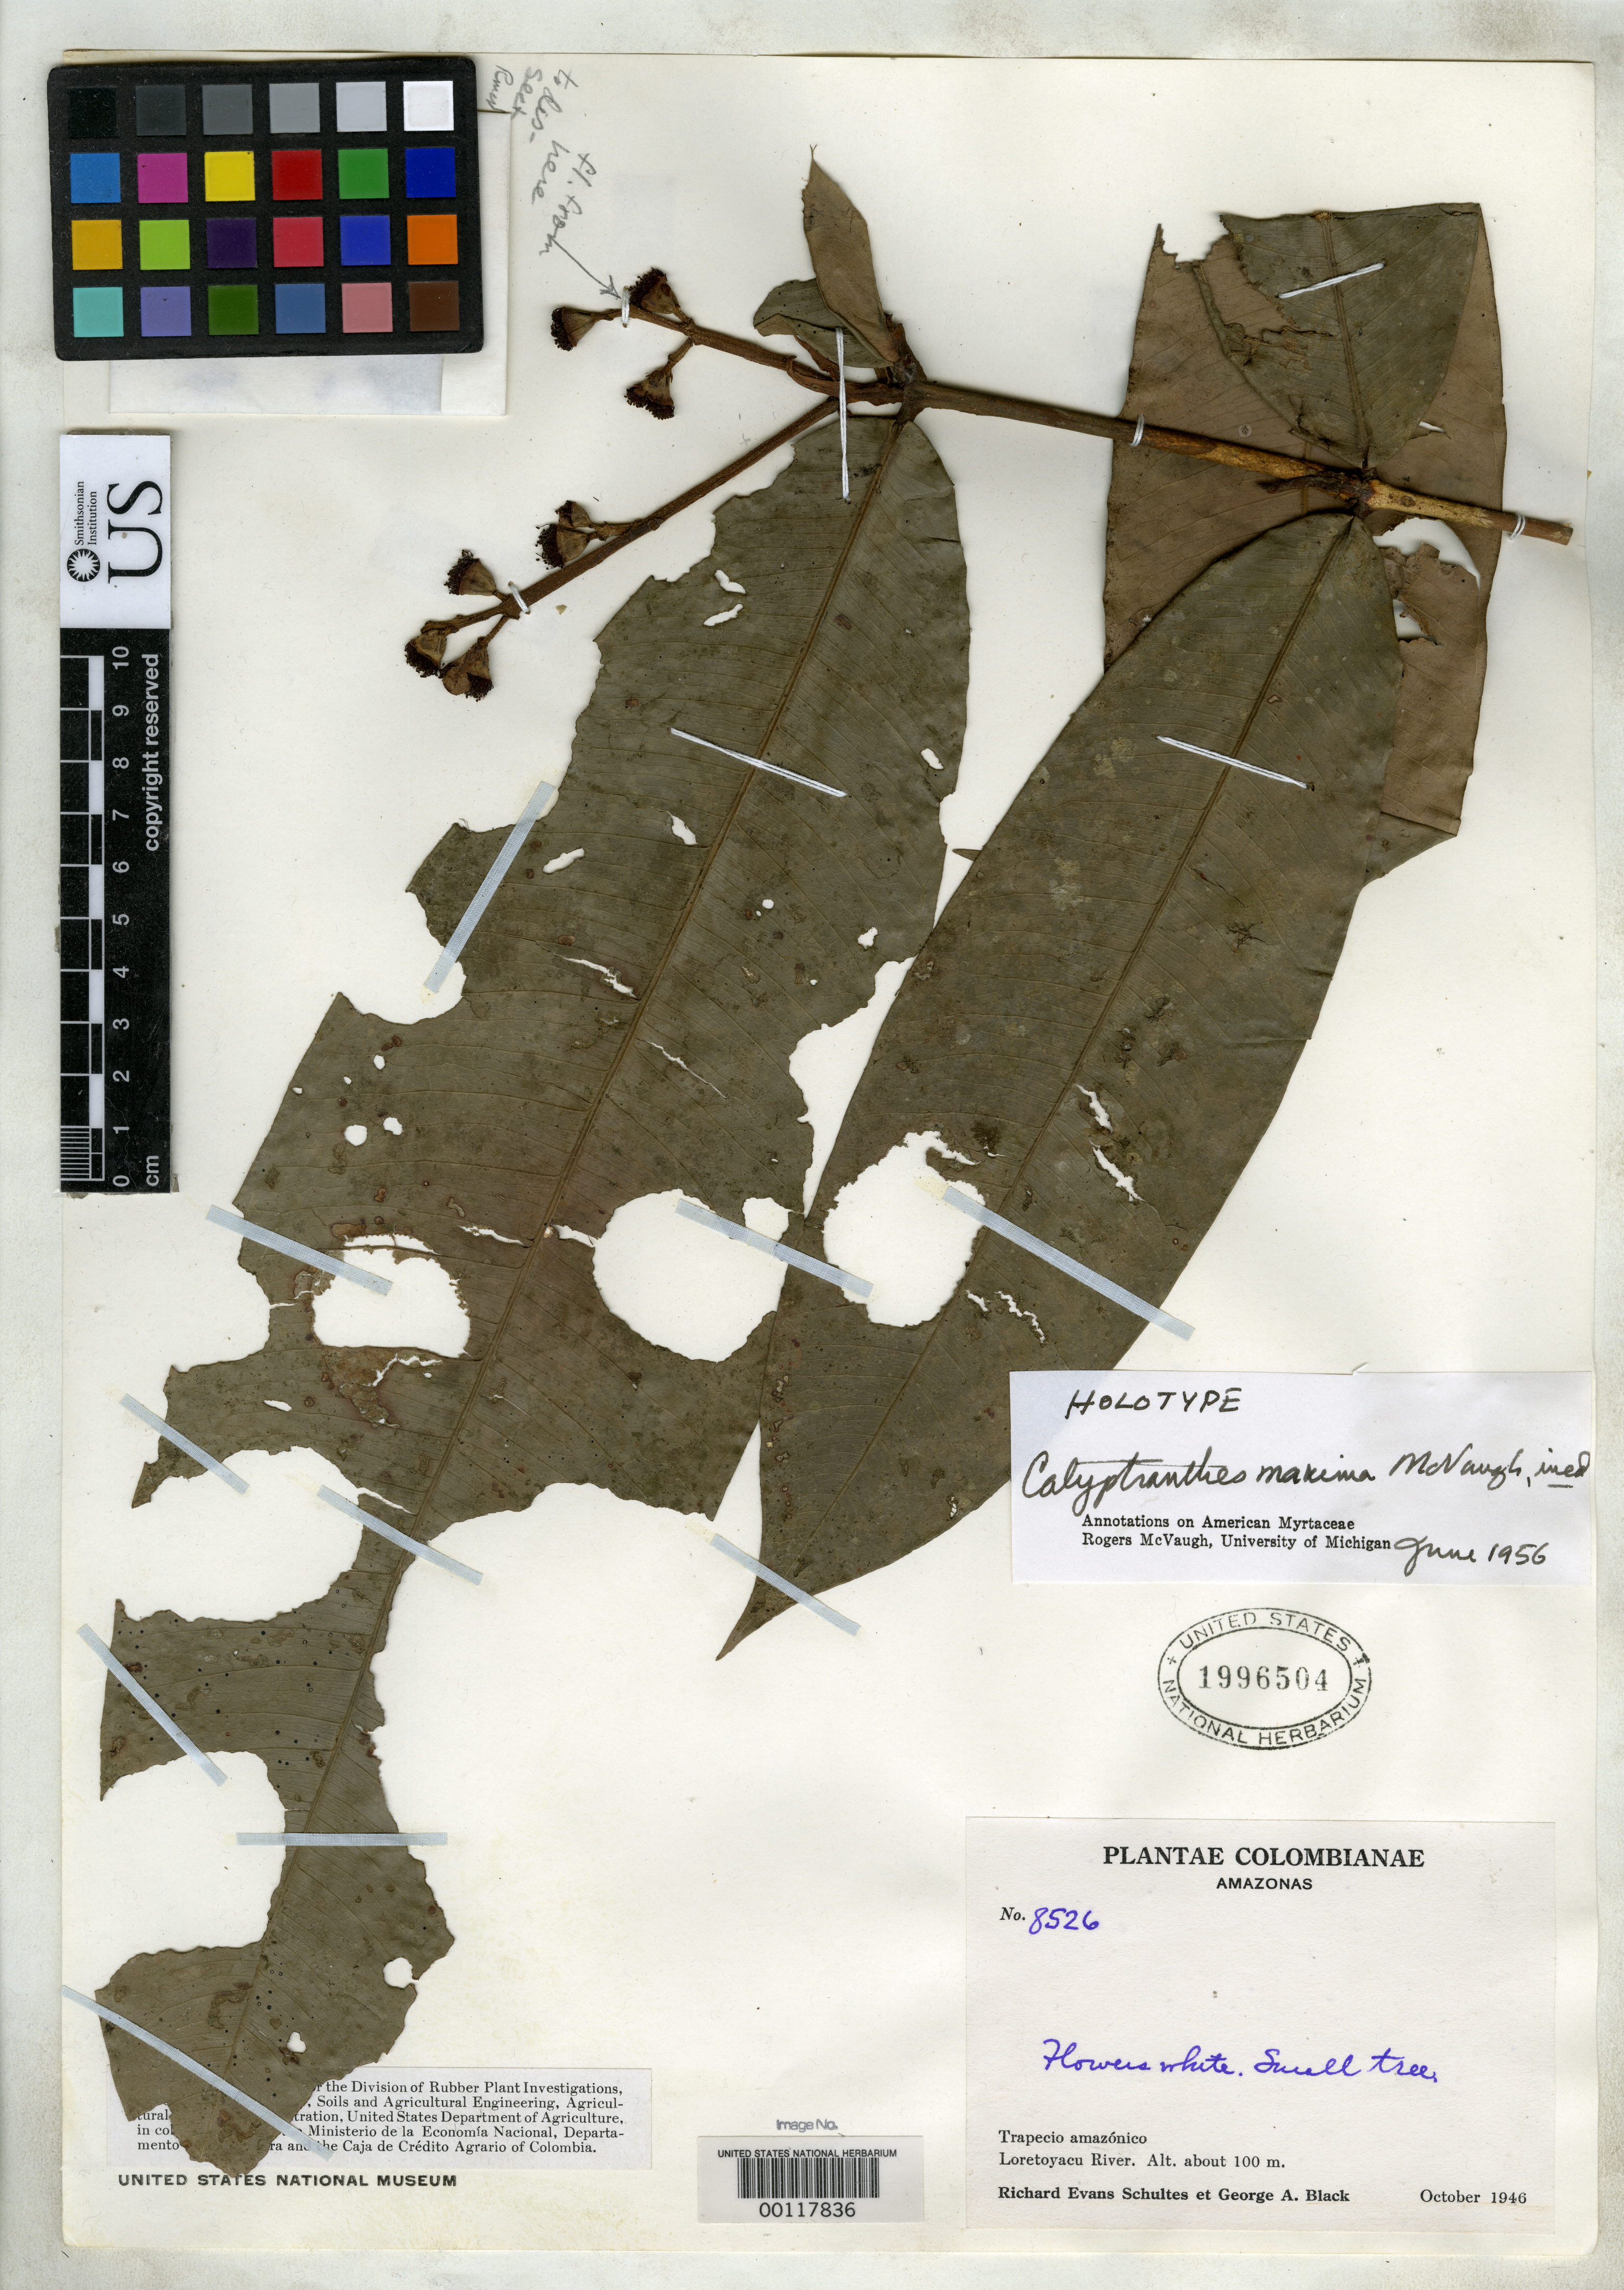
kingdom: Plantae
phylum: Tracheophyta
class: Magnoliopsida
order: Myrtales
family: Myrtaceae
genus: Calyptranthes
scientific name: Calyptranthes maxima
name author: McVaugh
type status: Holotype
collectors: R. E. Schultes & G. A. Black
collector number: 8526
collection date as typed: Oct 1946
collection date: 1946-10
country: Colombia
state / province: Amazônas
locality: Loreta-Yacu River.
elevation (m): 100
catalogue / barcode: US 1996504